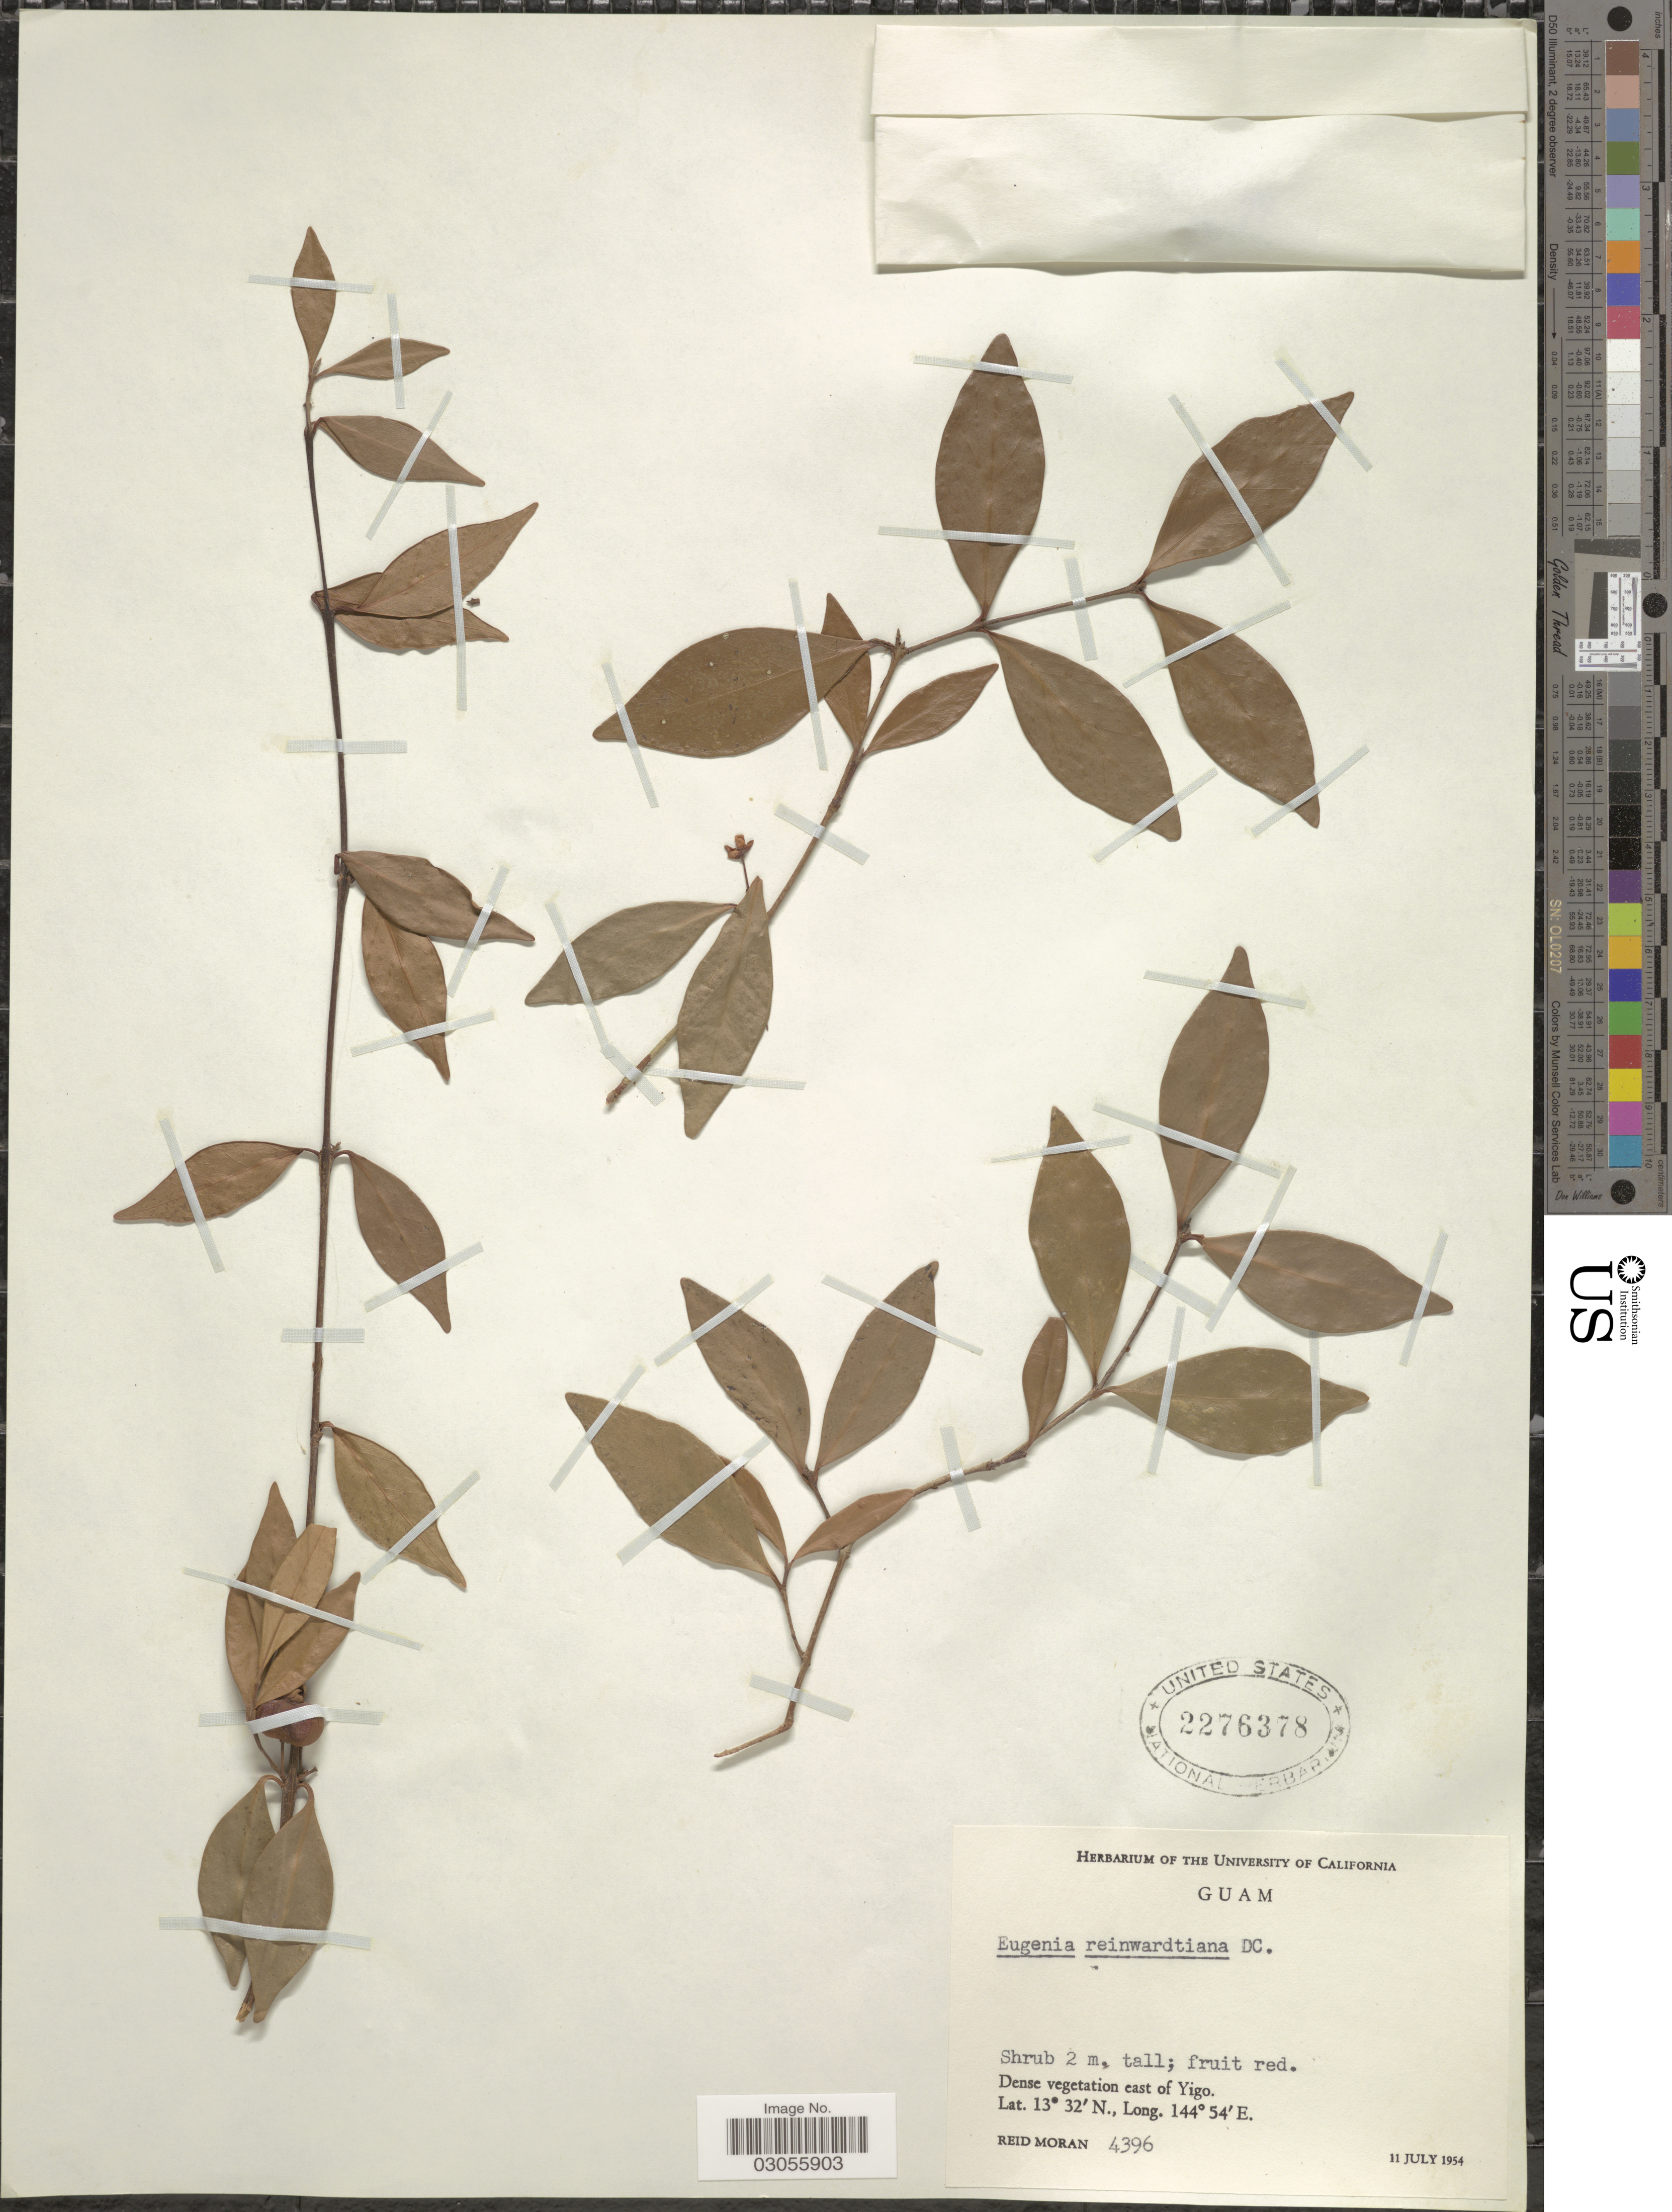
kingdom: Plantae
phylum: Tracheophyta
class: Magnoliopsida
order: Myrtales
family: Myrtaceae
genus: Eugenia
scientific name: Eugenia reinwardtiana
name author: (Blume) DC.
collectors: R. Moran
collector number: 4396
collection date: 1954-07-11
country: Guam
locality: Dense vegetation east of Yigo.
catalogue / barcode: US 2276378